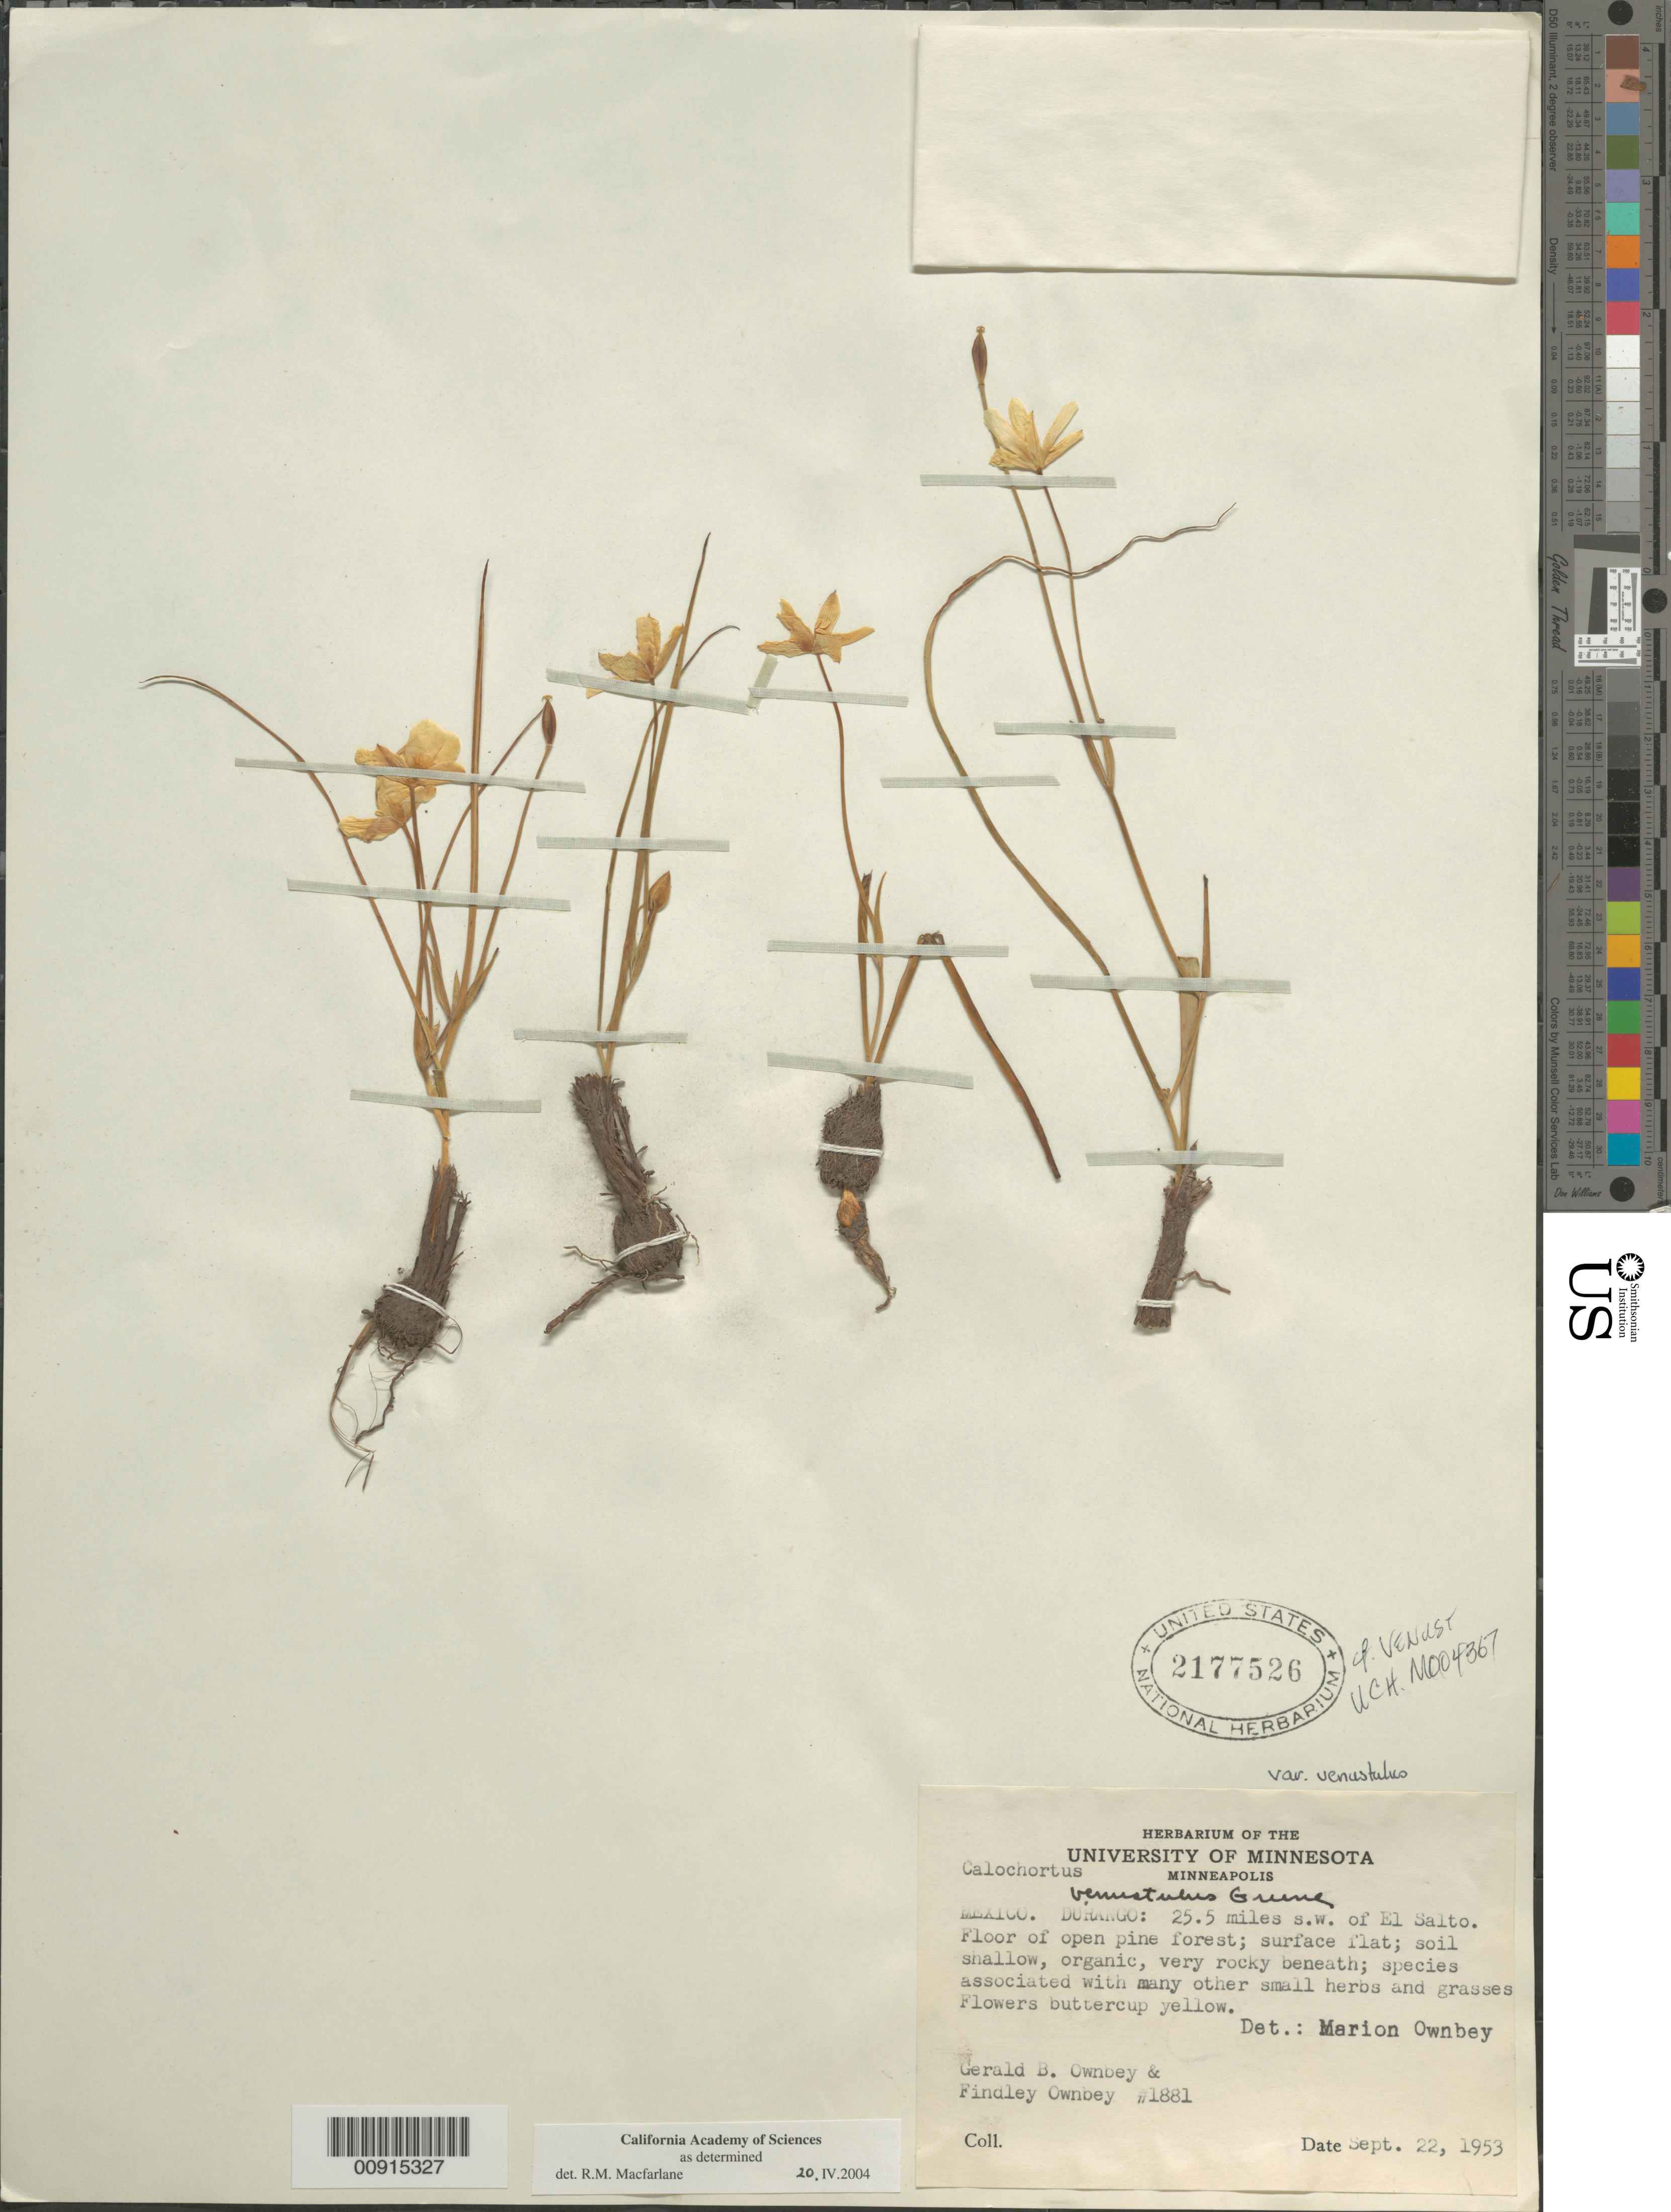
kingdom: Plantae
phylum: Tracheophyta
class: Liliopsida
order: Liliales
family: Liliaceae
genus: Calochortus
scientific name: Calochortus venustulus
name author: Greene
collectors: G. B. Ownbey & F. Ownbey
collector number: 1881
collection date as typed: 22 Sep 1953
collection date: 1953-09-22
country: Mexico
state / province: Durango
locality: Durango: 25.5 miles SW of El Salto.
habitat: Floor of open pine forest; surface flat; soil shallow, organic, very rocky beneath; species associated with many other small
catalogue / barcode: US 2177526